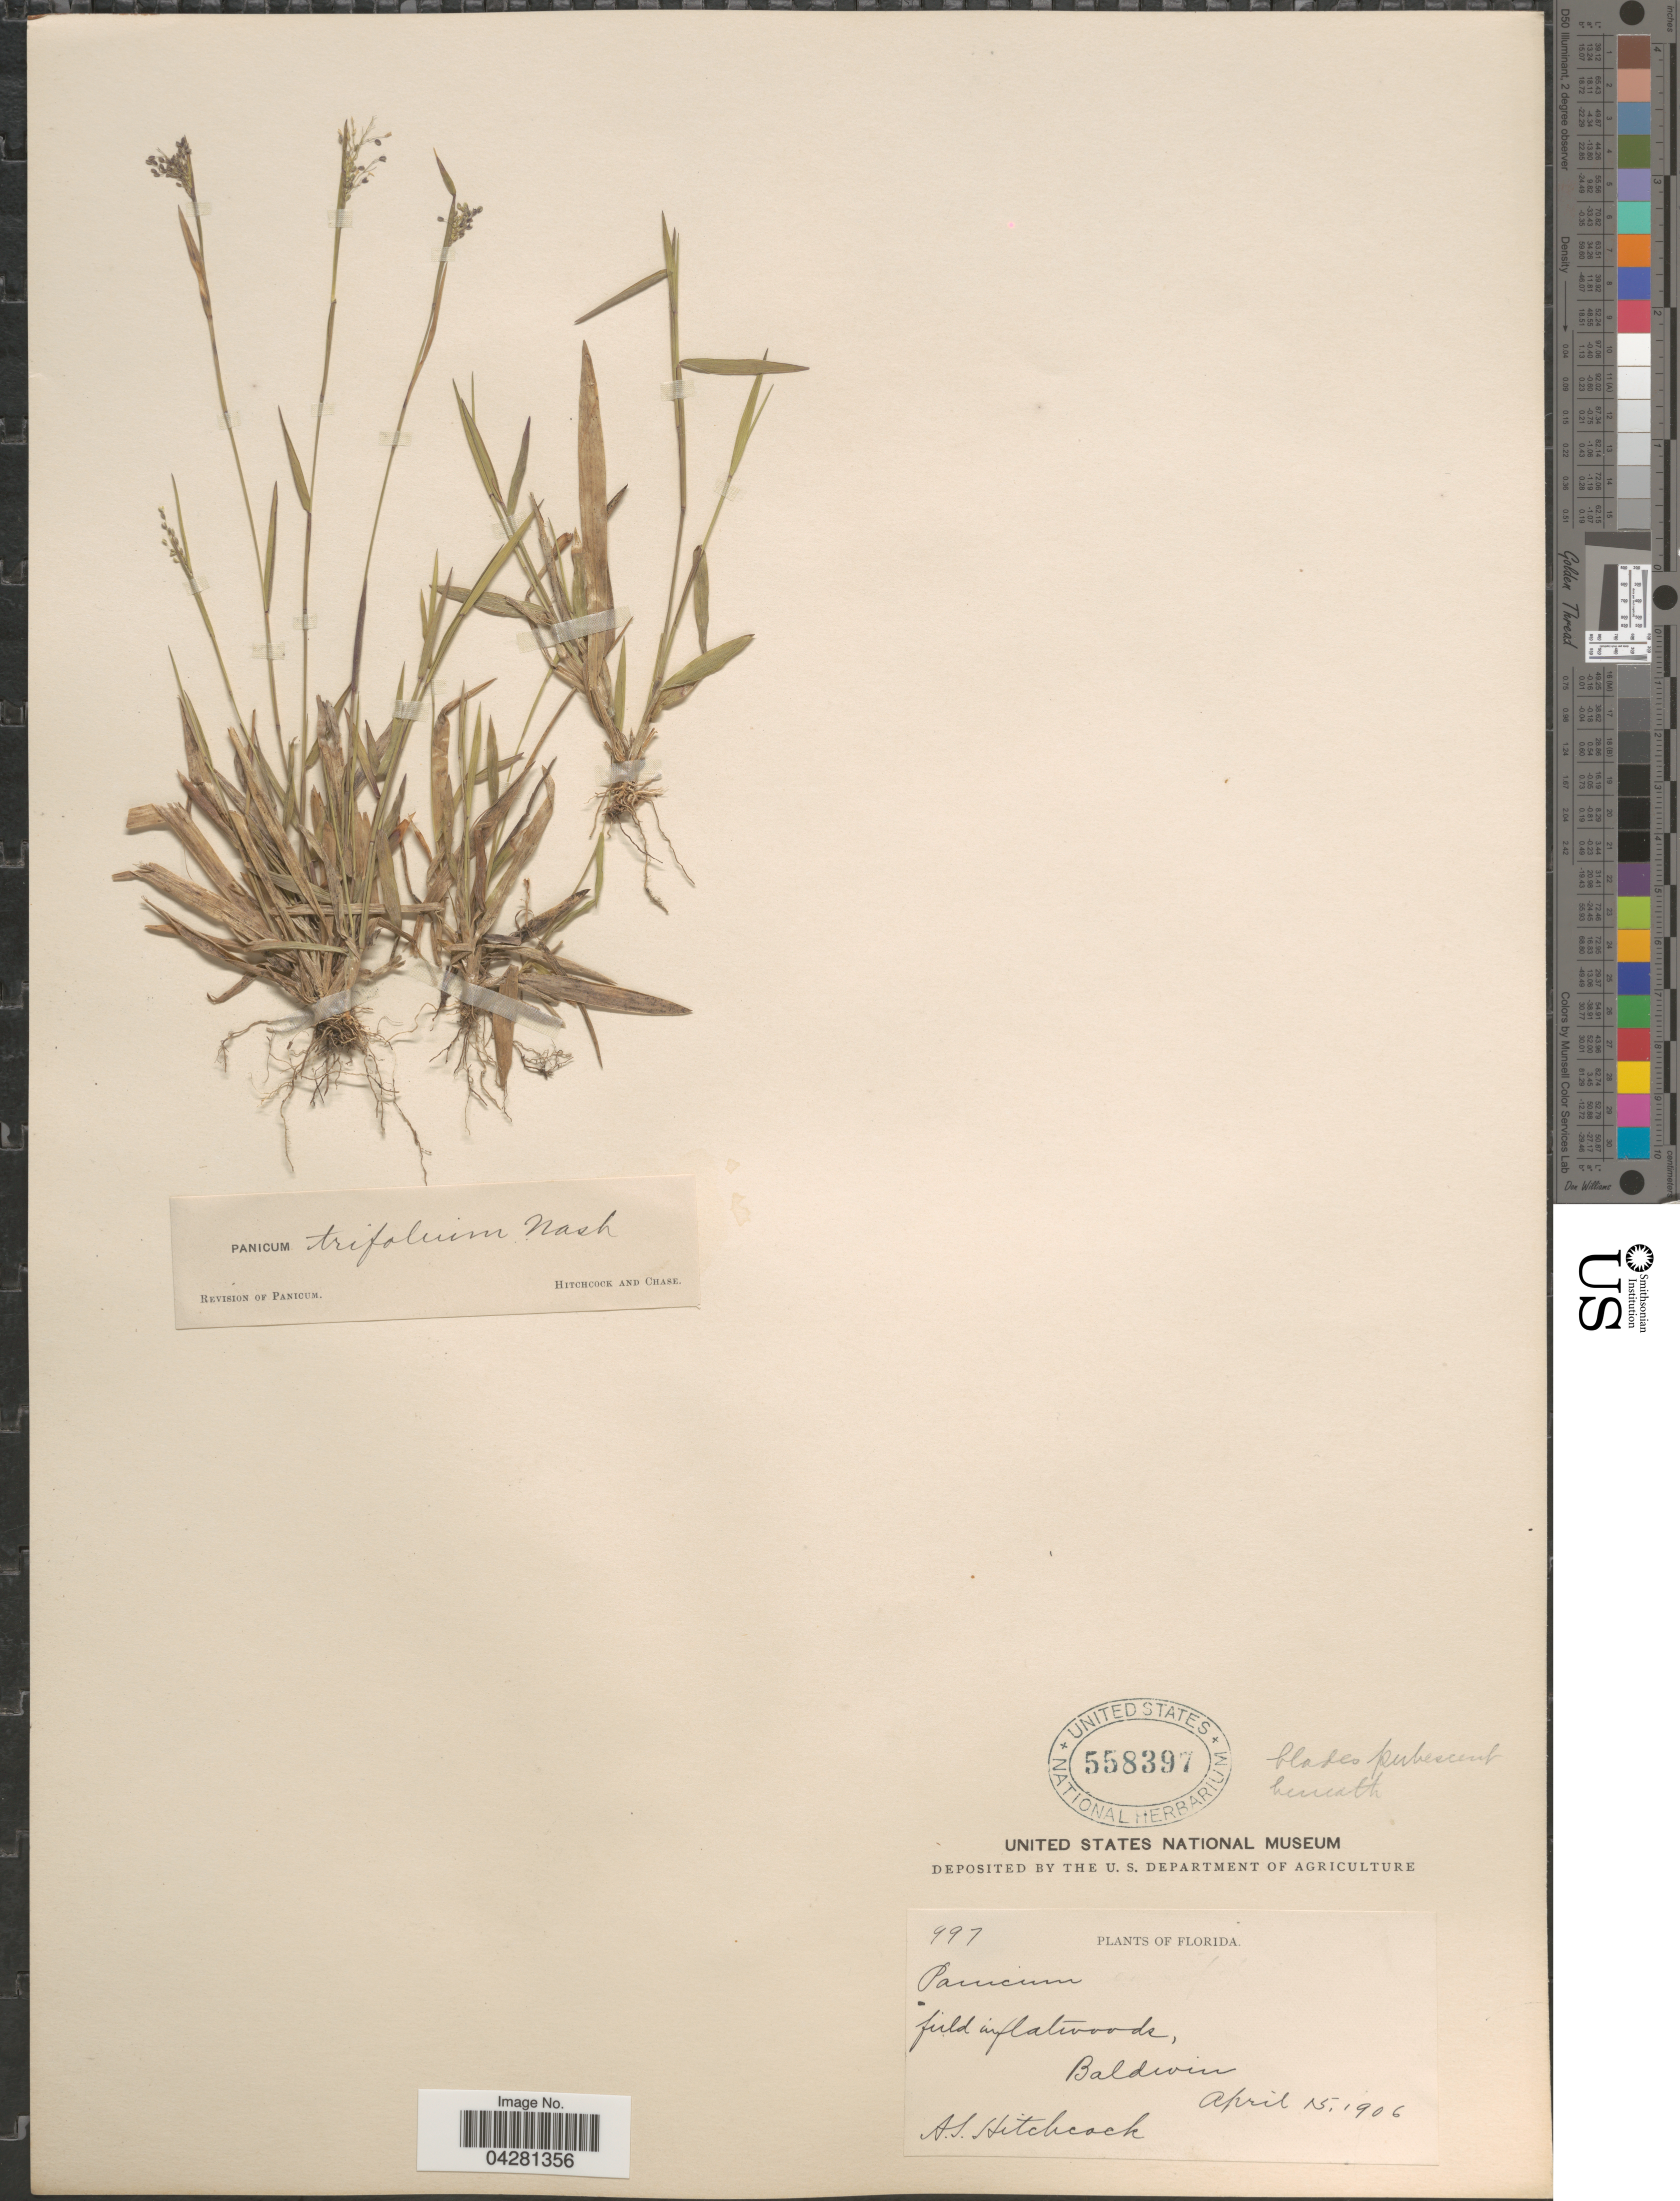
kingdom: Plantae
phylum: Tracheophyta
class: Liliopsida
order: Poales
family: Poaceae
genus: Dichanthelium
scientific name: Dichanthelium dichotomum var. unciphyllum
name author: (Trin.) Davidse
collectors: A. S. Hitchcock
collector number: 997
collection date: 1906-04-15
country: United States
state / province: Florida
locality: Baldwin.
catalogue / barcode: US 558397